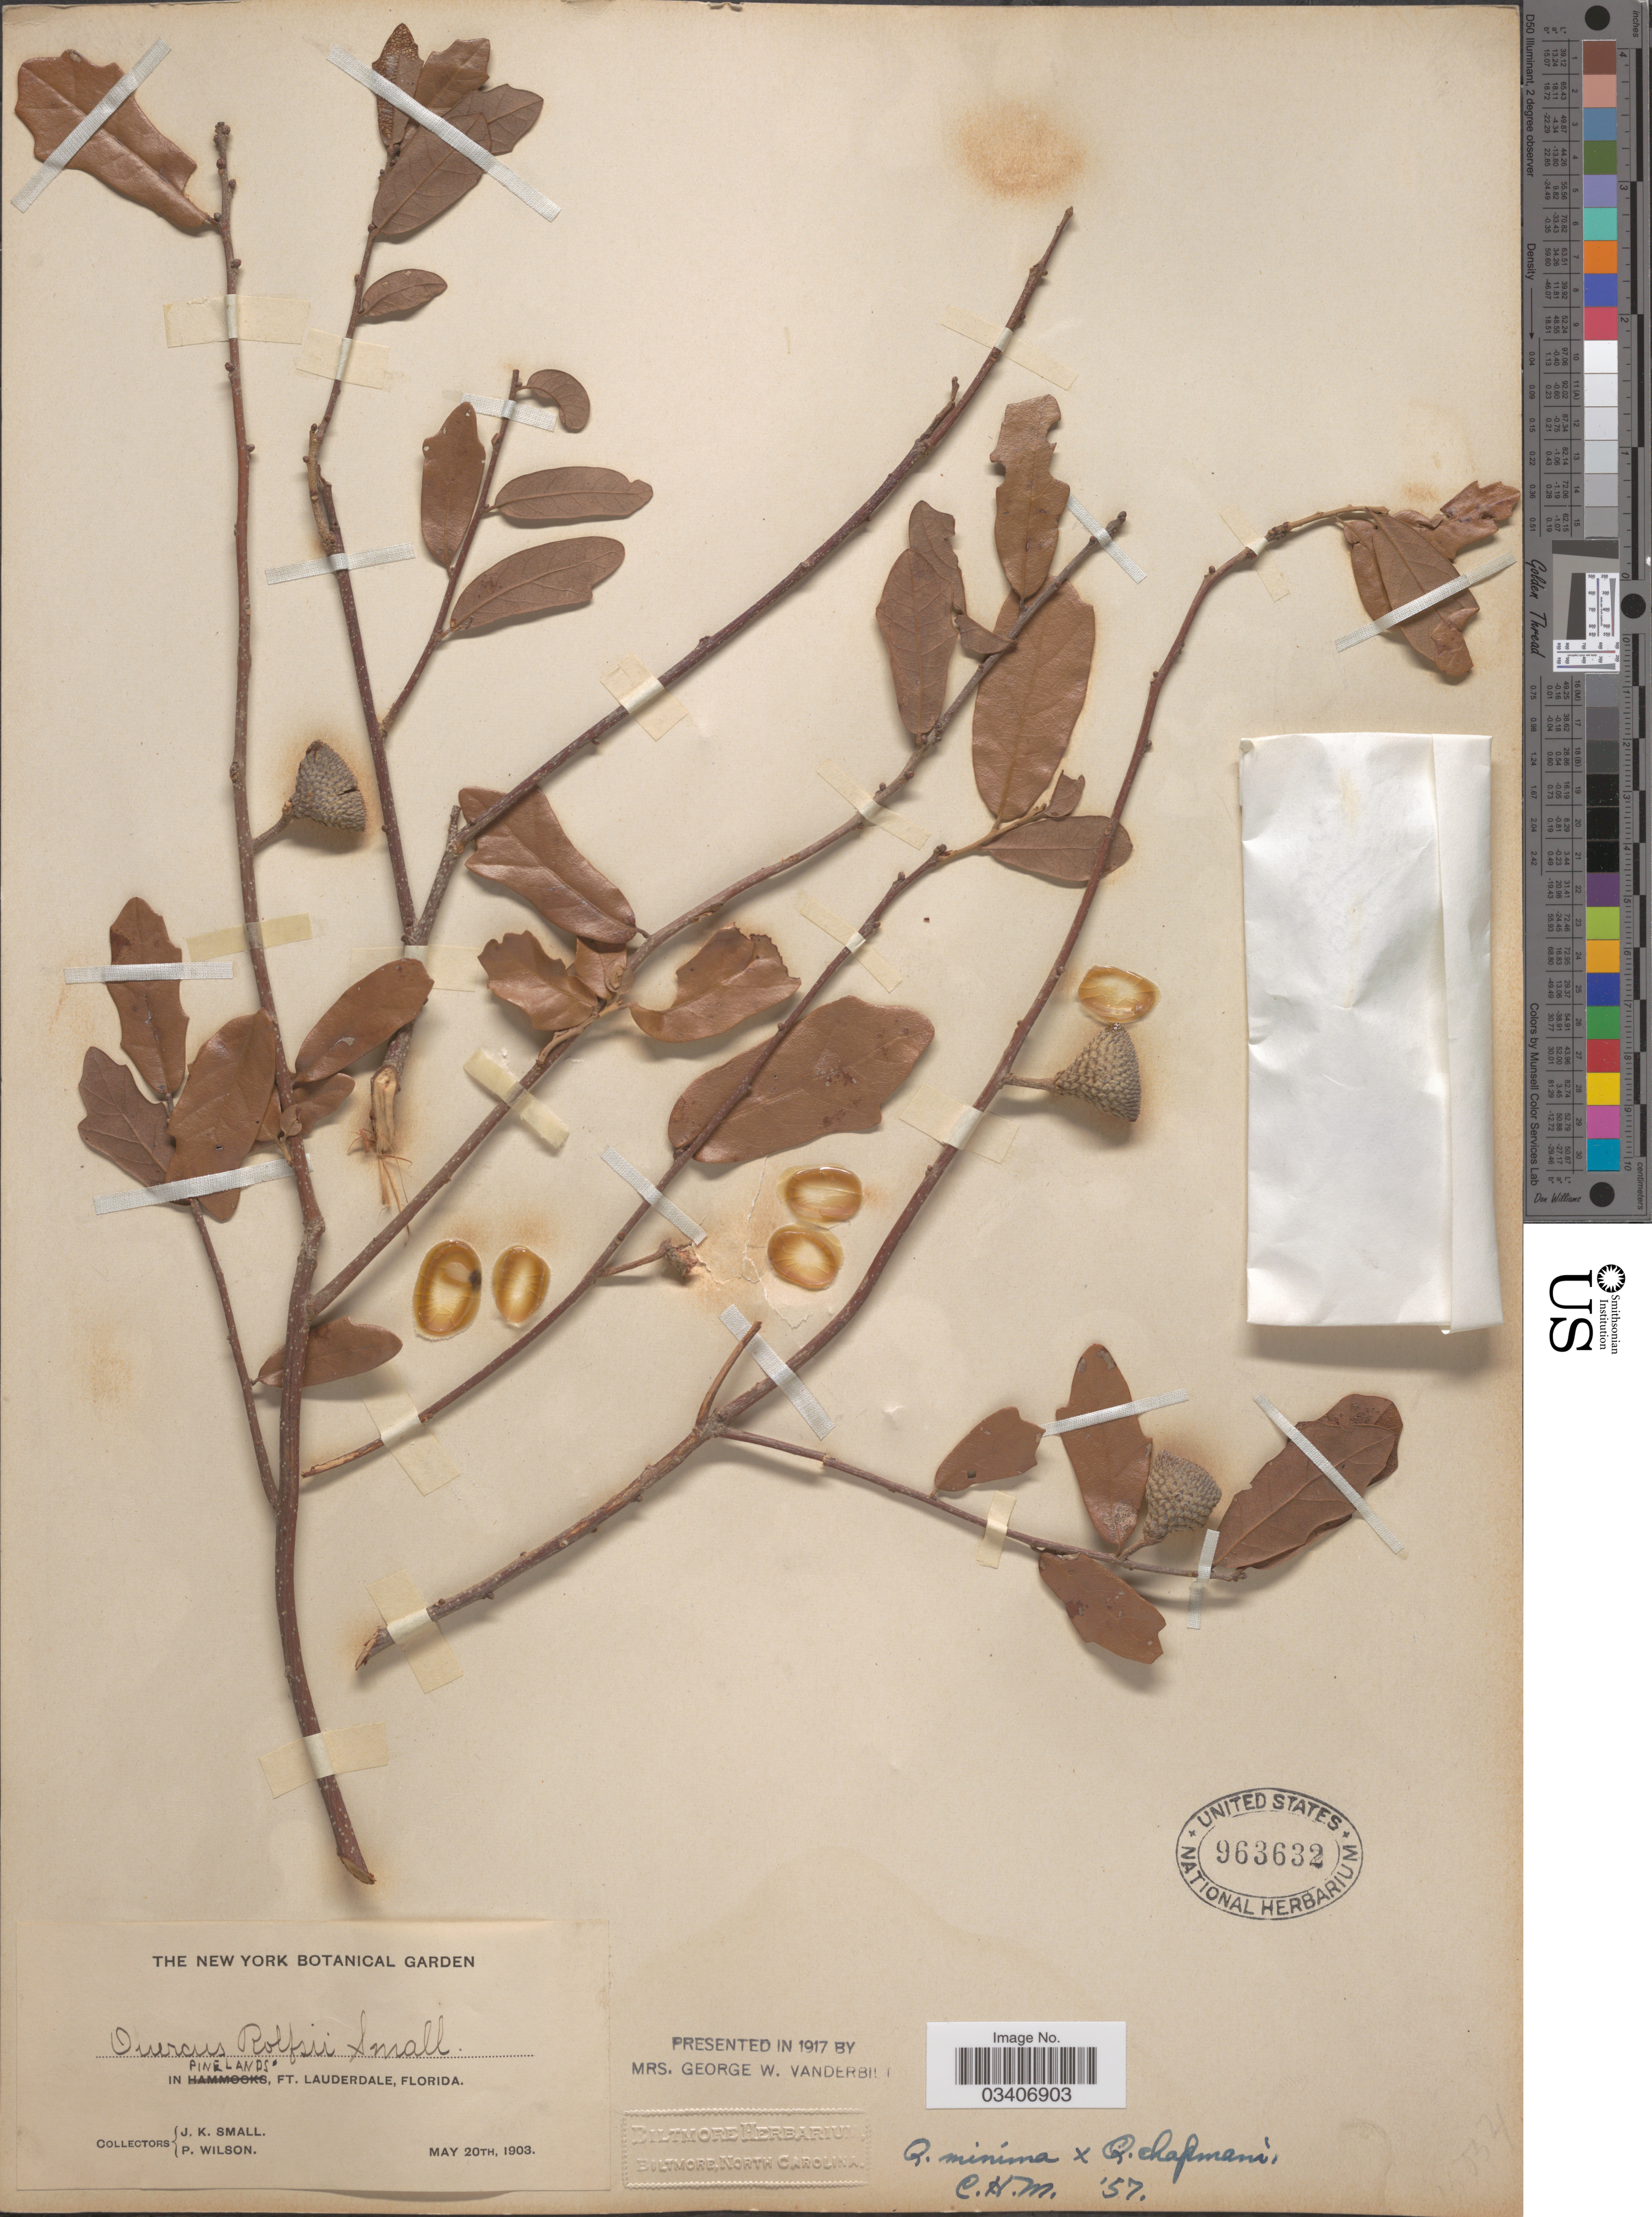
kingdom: Plantae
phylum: Tracheophyta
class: Magnoliopsida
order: Fagales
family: Fagaceae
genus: Quercus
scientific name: Quercus minima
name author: (Sarg.) Small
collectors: J. K. Small & P. Wilson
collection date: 1903-05-20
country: United States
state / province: Florida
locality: In Pinelands, Ft. Lauderdale.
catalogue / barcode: US 963632